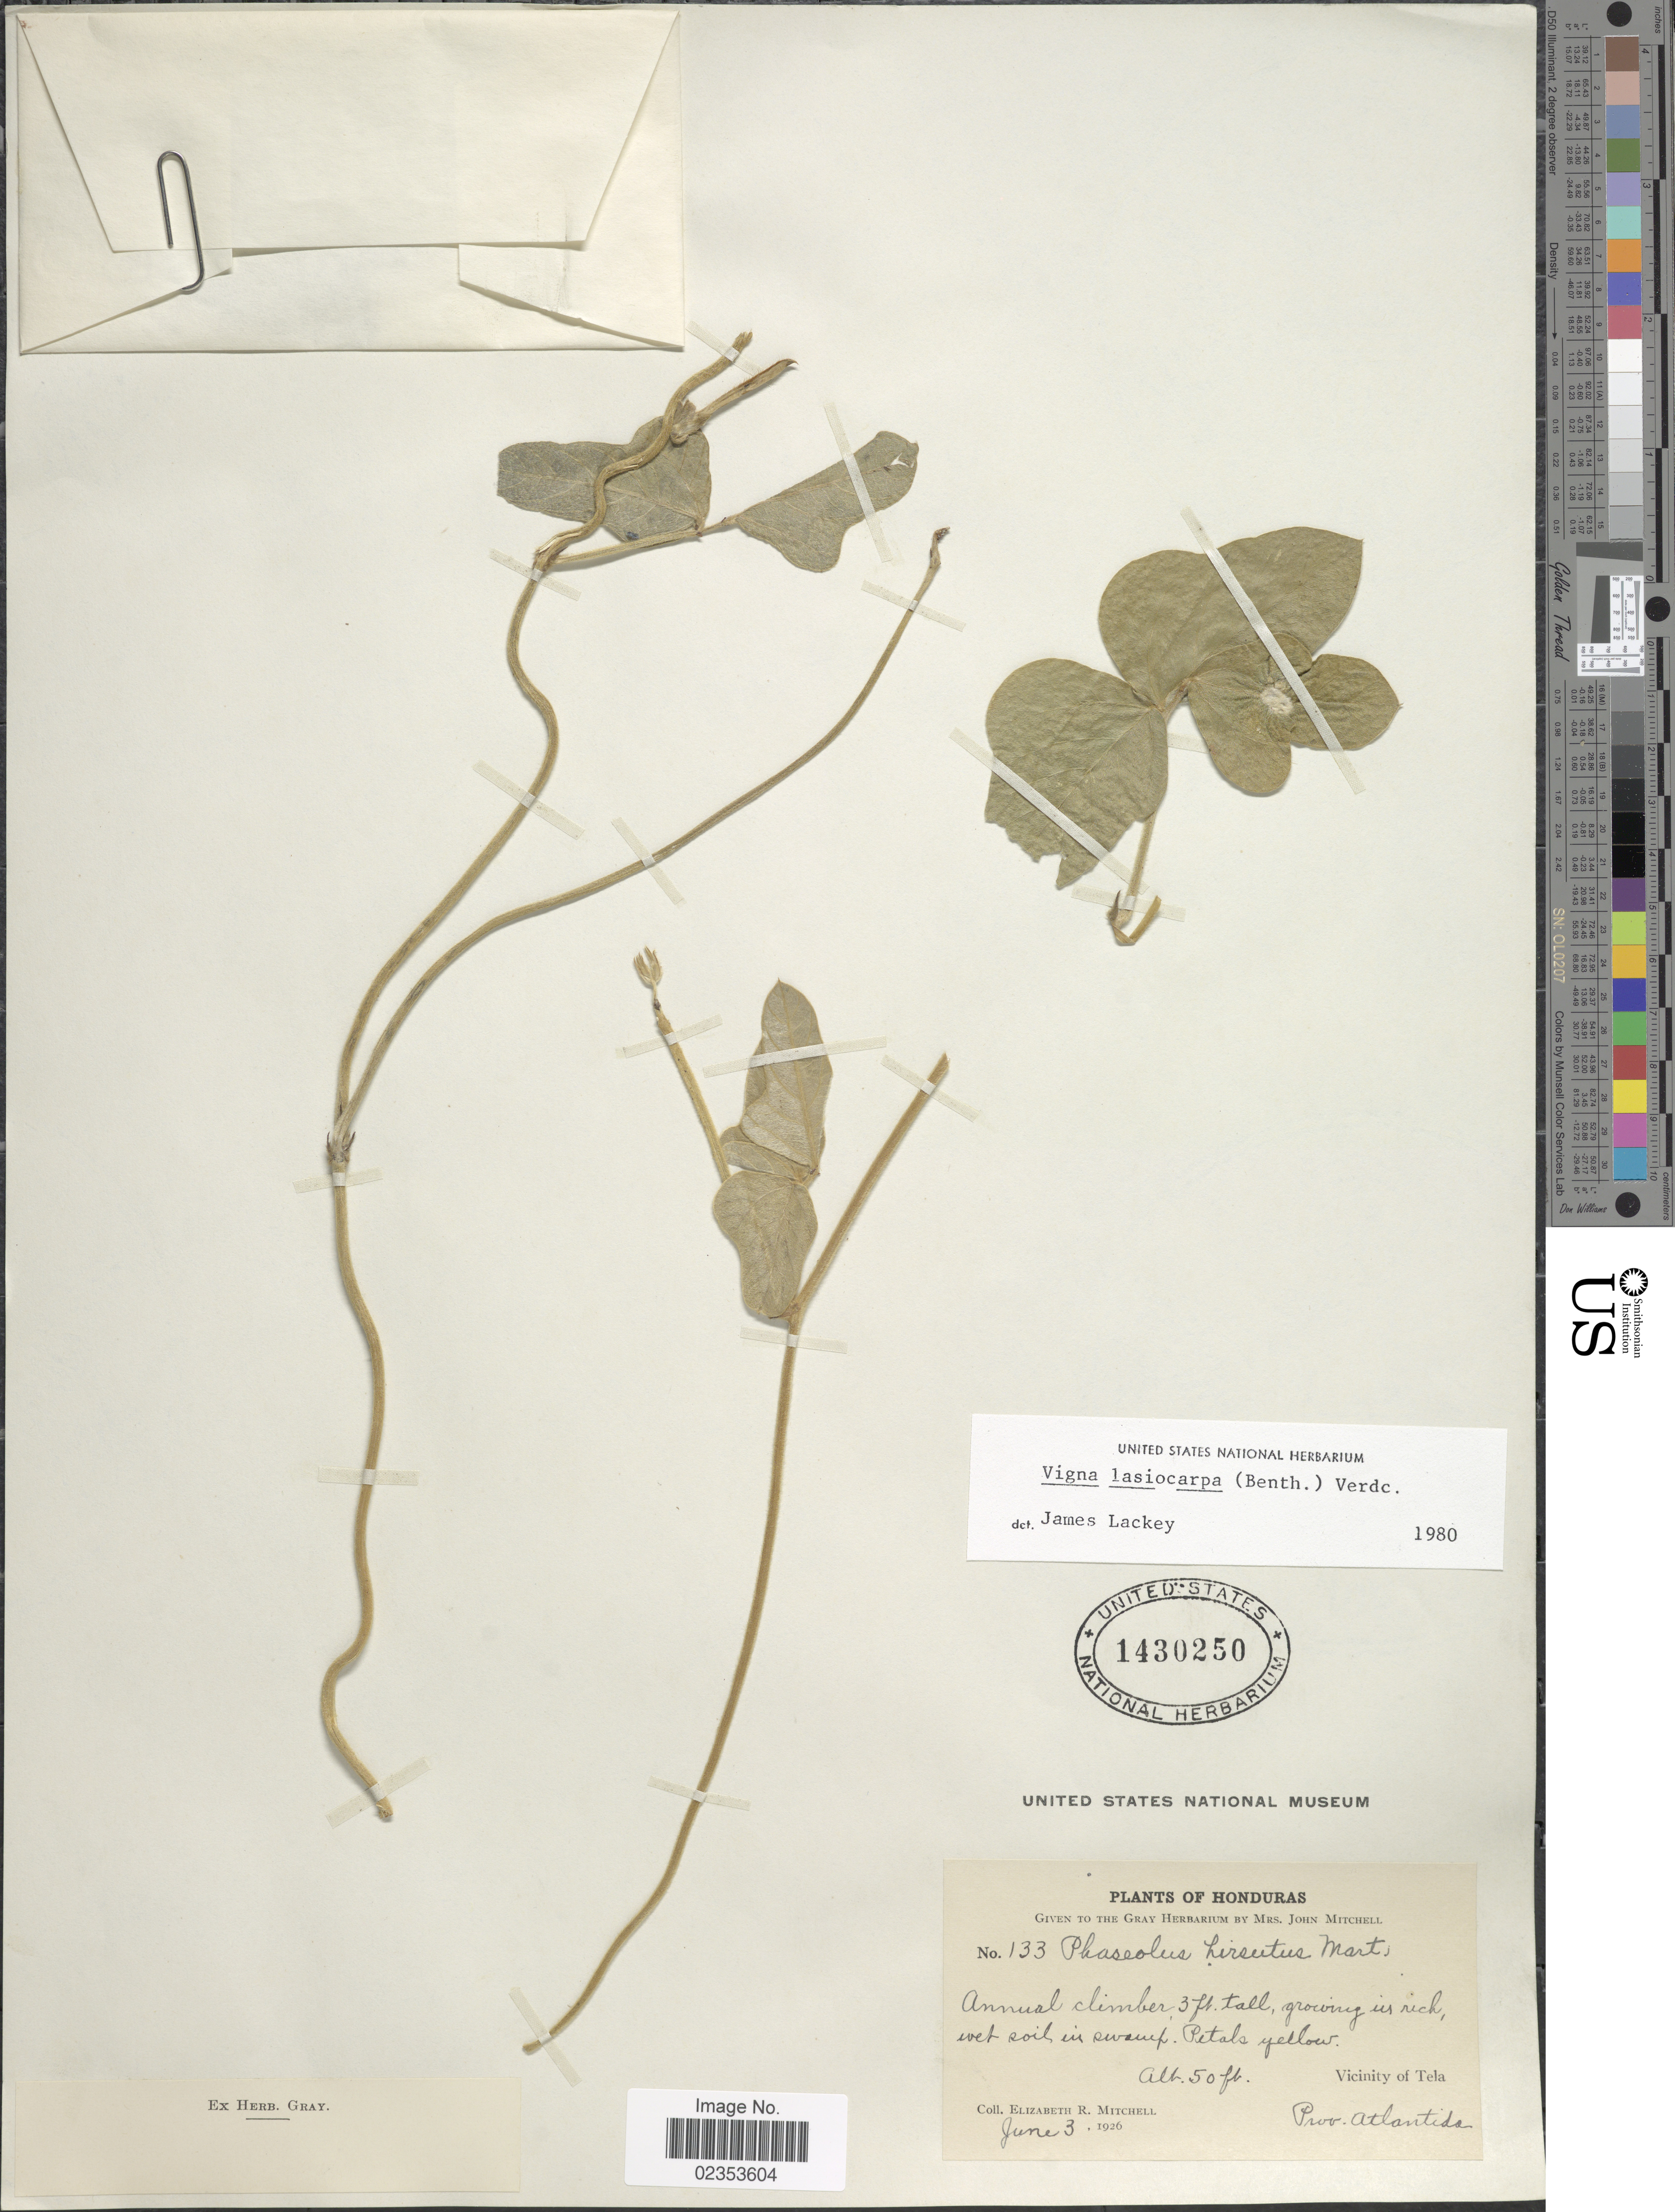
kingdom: Plantae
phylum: Tracheophyta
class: Magnoliopsida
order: Fabales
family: Fabaceae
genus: Vigna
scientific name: Vigna lasiocarpa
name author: (Benth.) Verdc.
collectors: E. Mitchell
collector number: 133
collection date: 1926-06-03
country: Honduras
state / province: Atlántida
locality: Vicinity of Tela. Prov. Atlantida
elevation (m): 15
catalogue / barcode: US 1430250